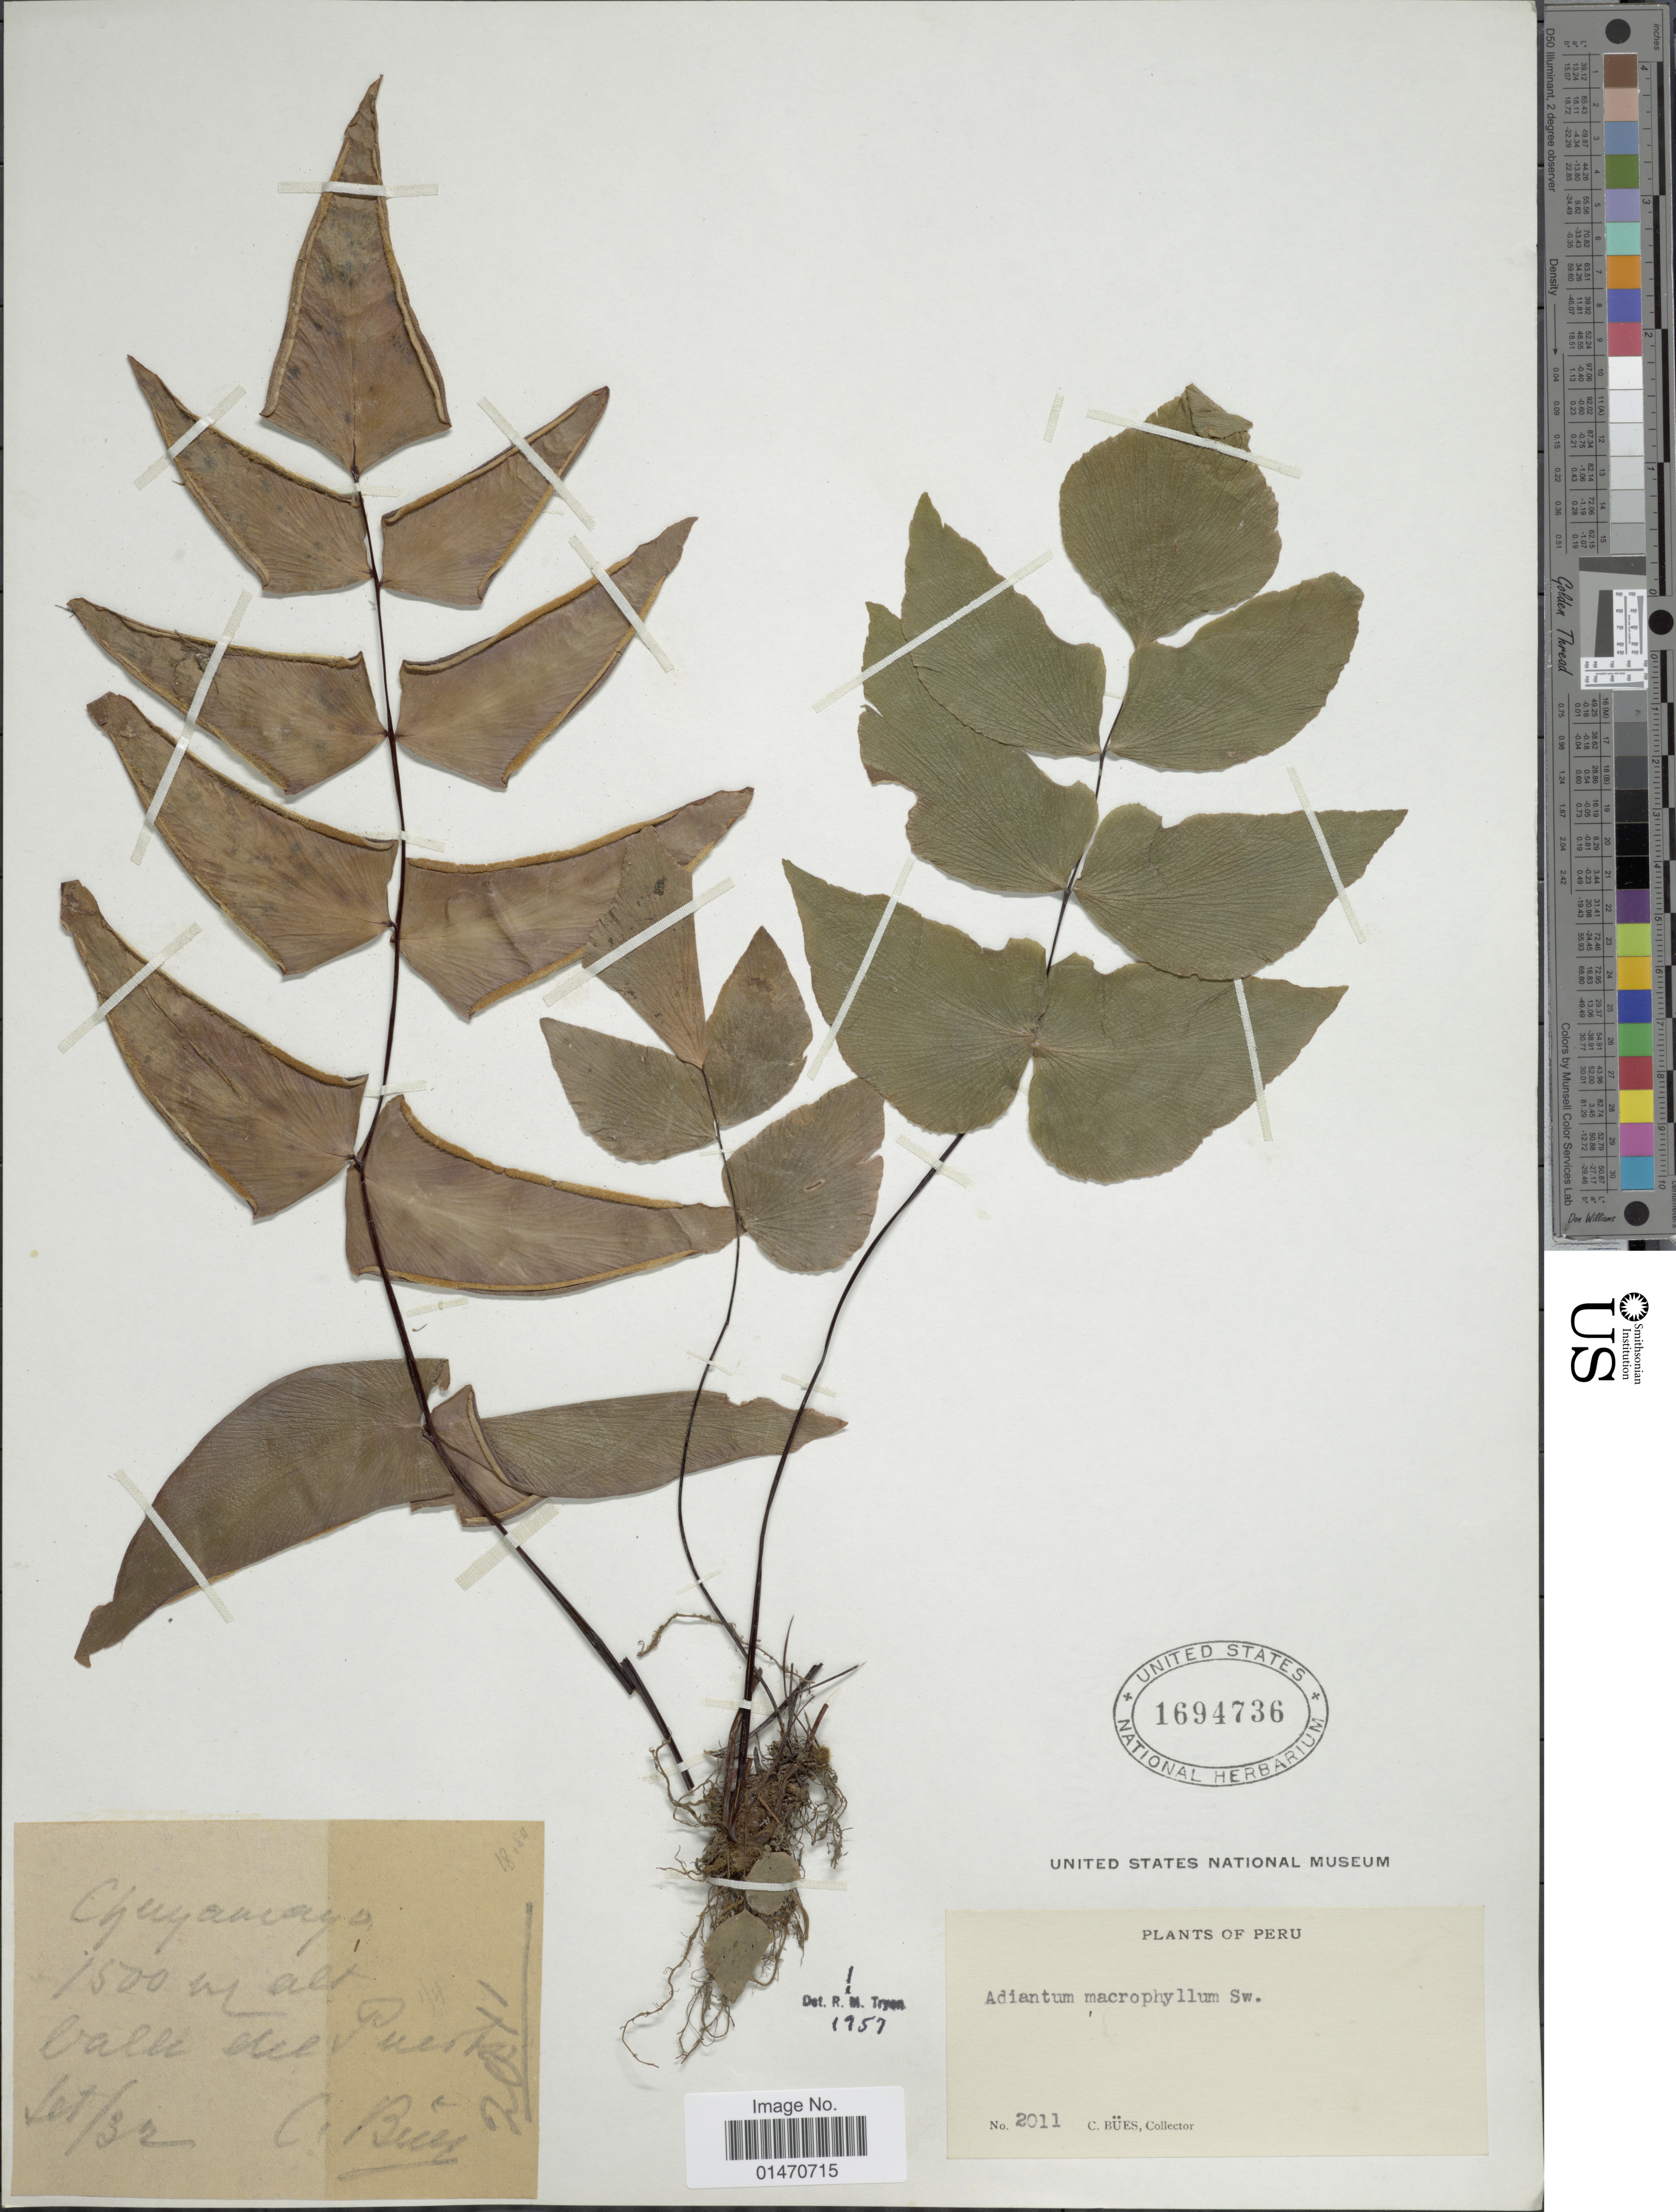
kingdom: Plantae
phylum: Tracheophyta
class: Polypodiopsida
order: Polypodiales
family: Pteridaceae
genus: Adiantum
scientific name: Adiantum macrophyllum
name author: Sw.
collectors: C. Bues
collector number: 2011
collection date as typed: Transcribed d/m/y: /10/32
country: Peru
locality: Chuyamayo, Valle du Puerto.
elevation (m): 1500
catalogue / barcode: US 1694736